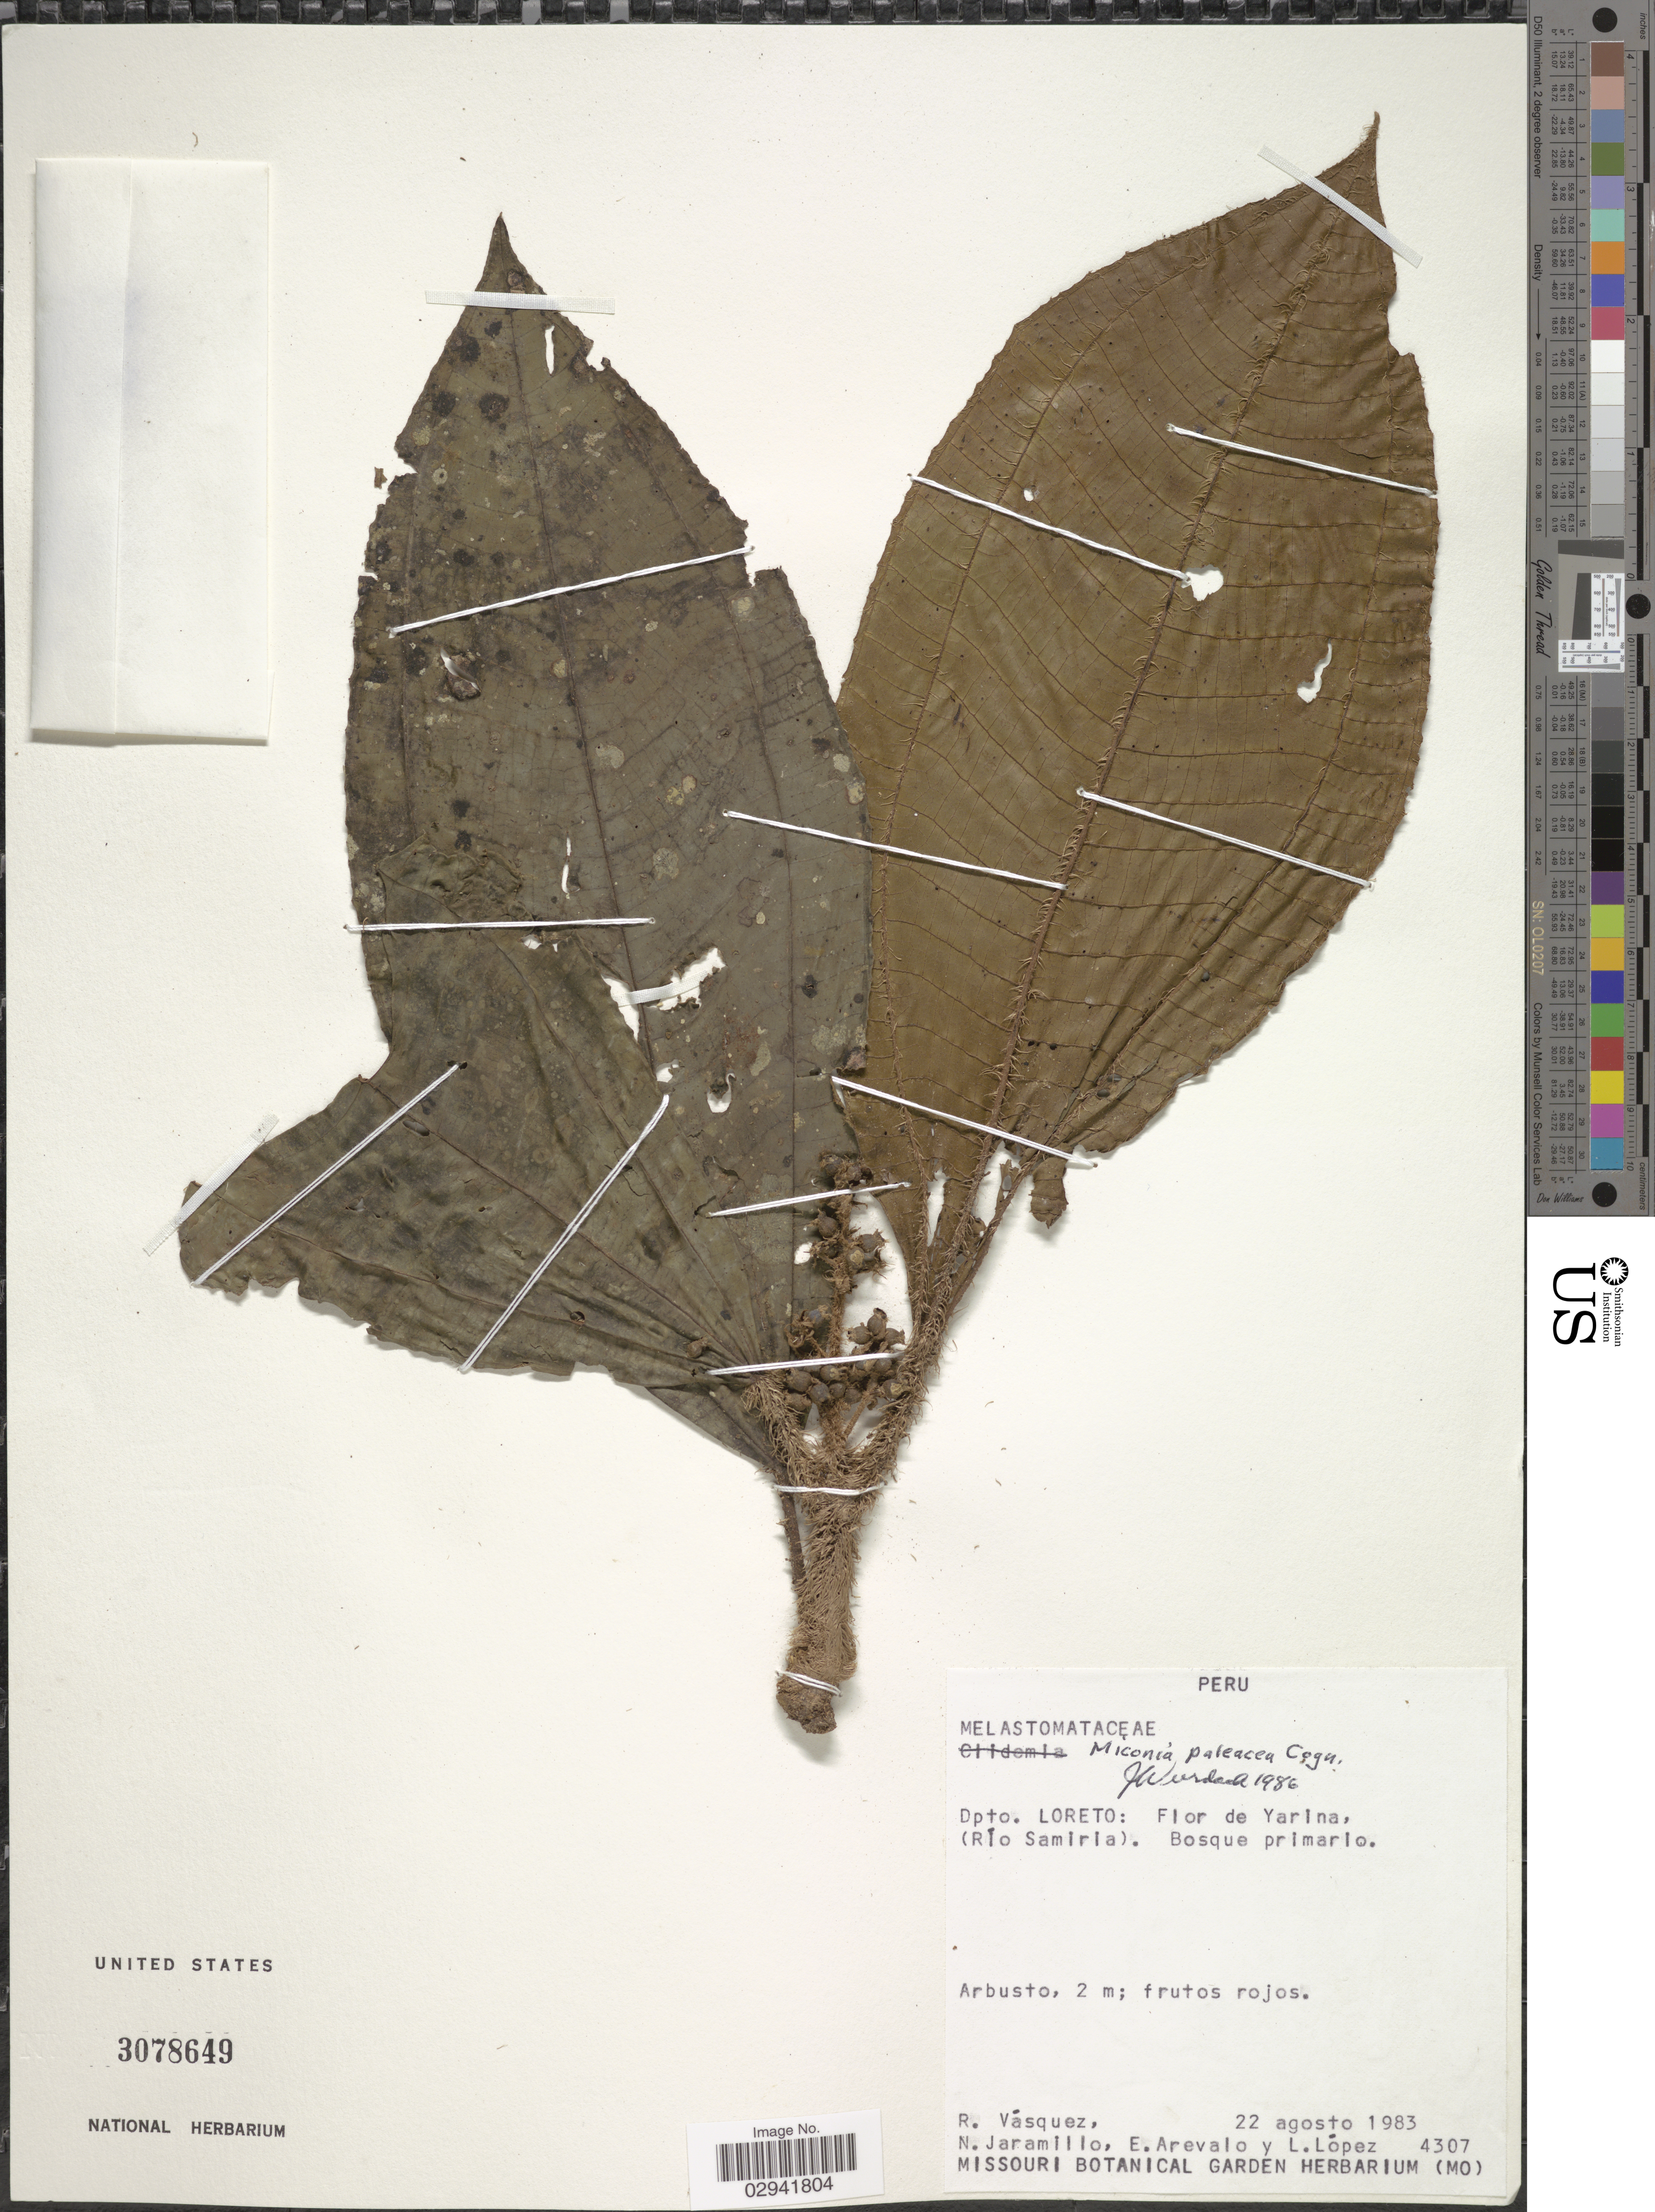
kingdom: Plantae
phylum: Tracheophyta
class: Magnoliopsida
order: Myrtales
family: Melastomataceae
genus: Miconia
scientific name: Miconia paleacea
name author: Cogn.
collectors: R. Vásquez, N. Jaramillo, E. Arevalo & L. López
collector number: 4307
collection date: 1983-08-22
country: Peru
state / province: Loreto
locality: Dpto. Loreto: Flor de Yarina, (Río Samiria).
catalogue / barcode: US 3078649